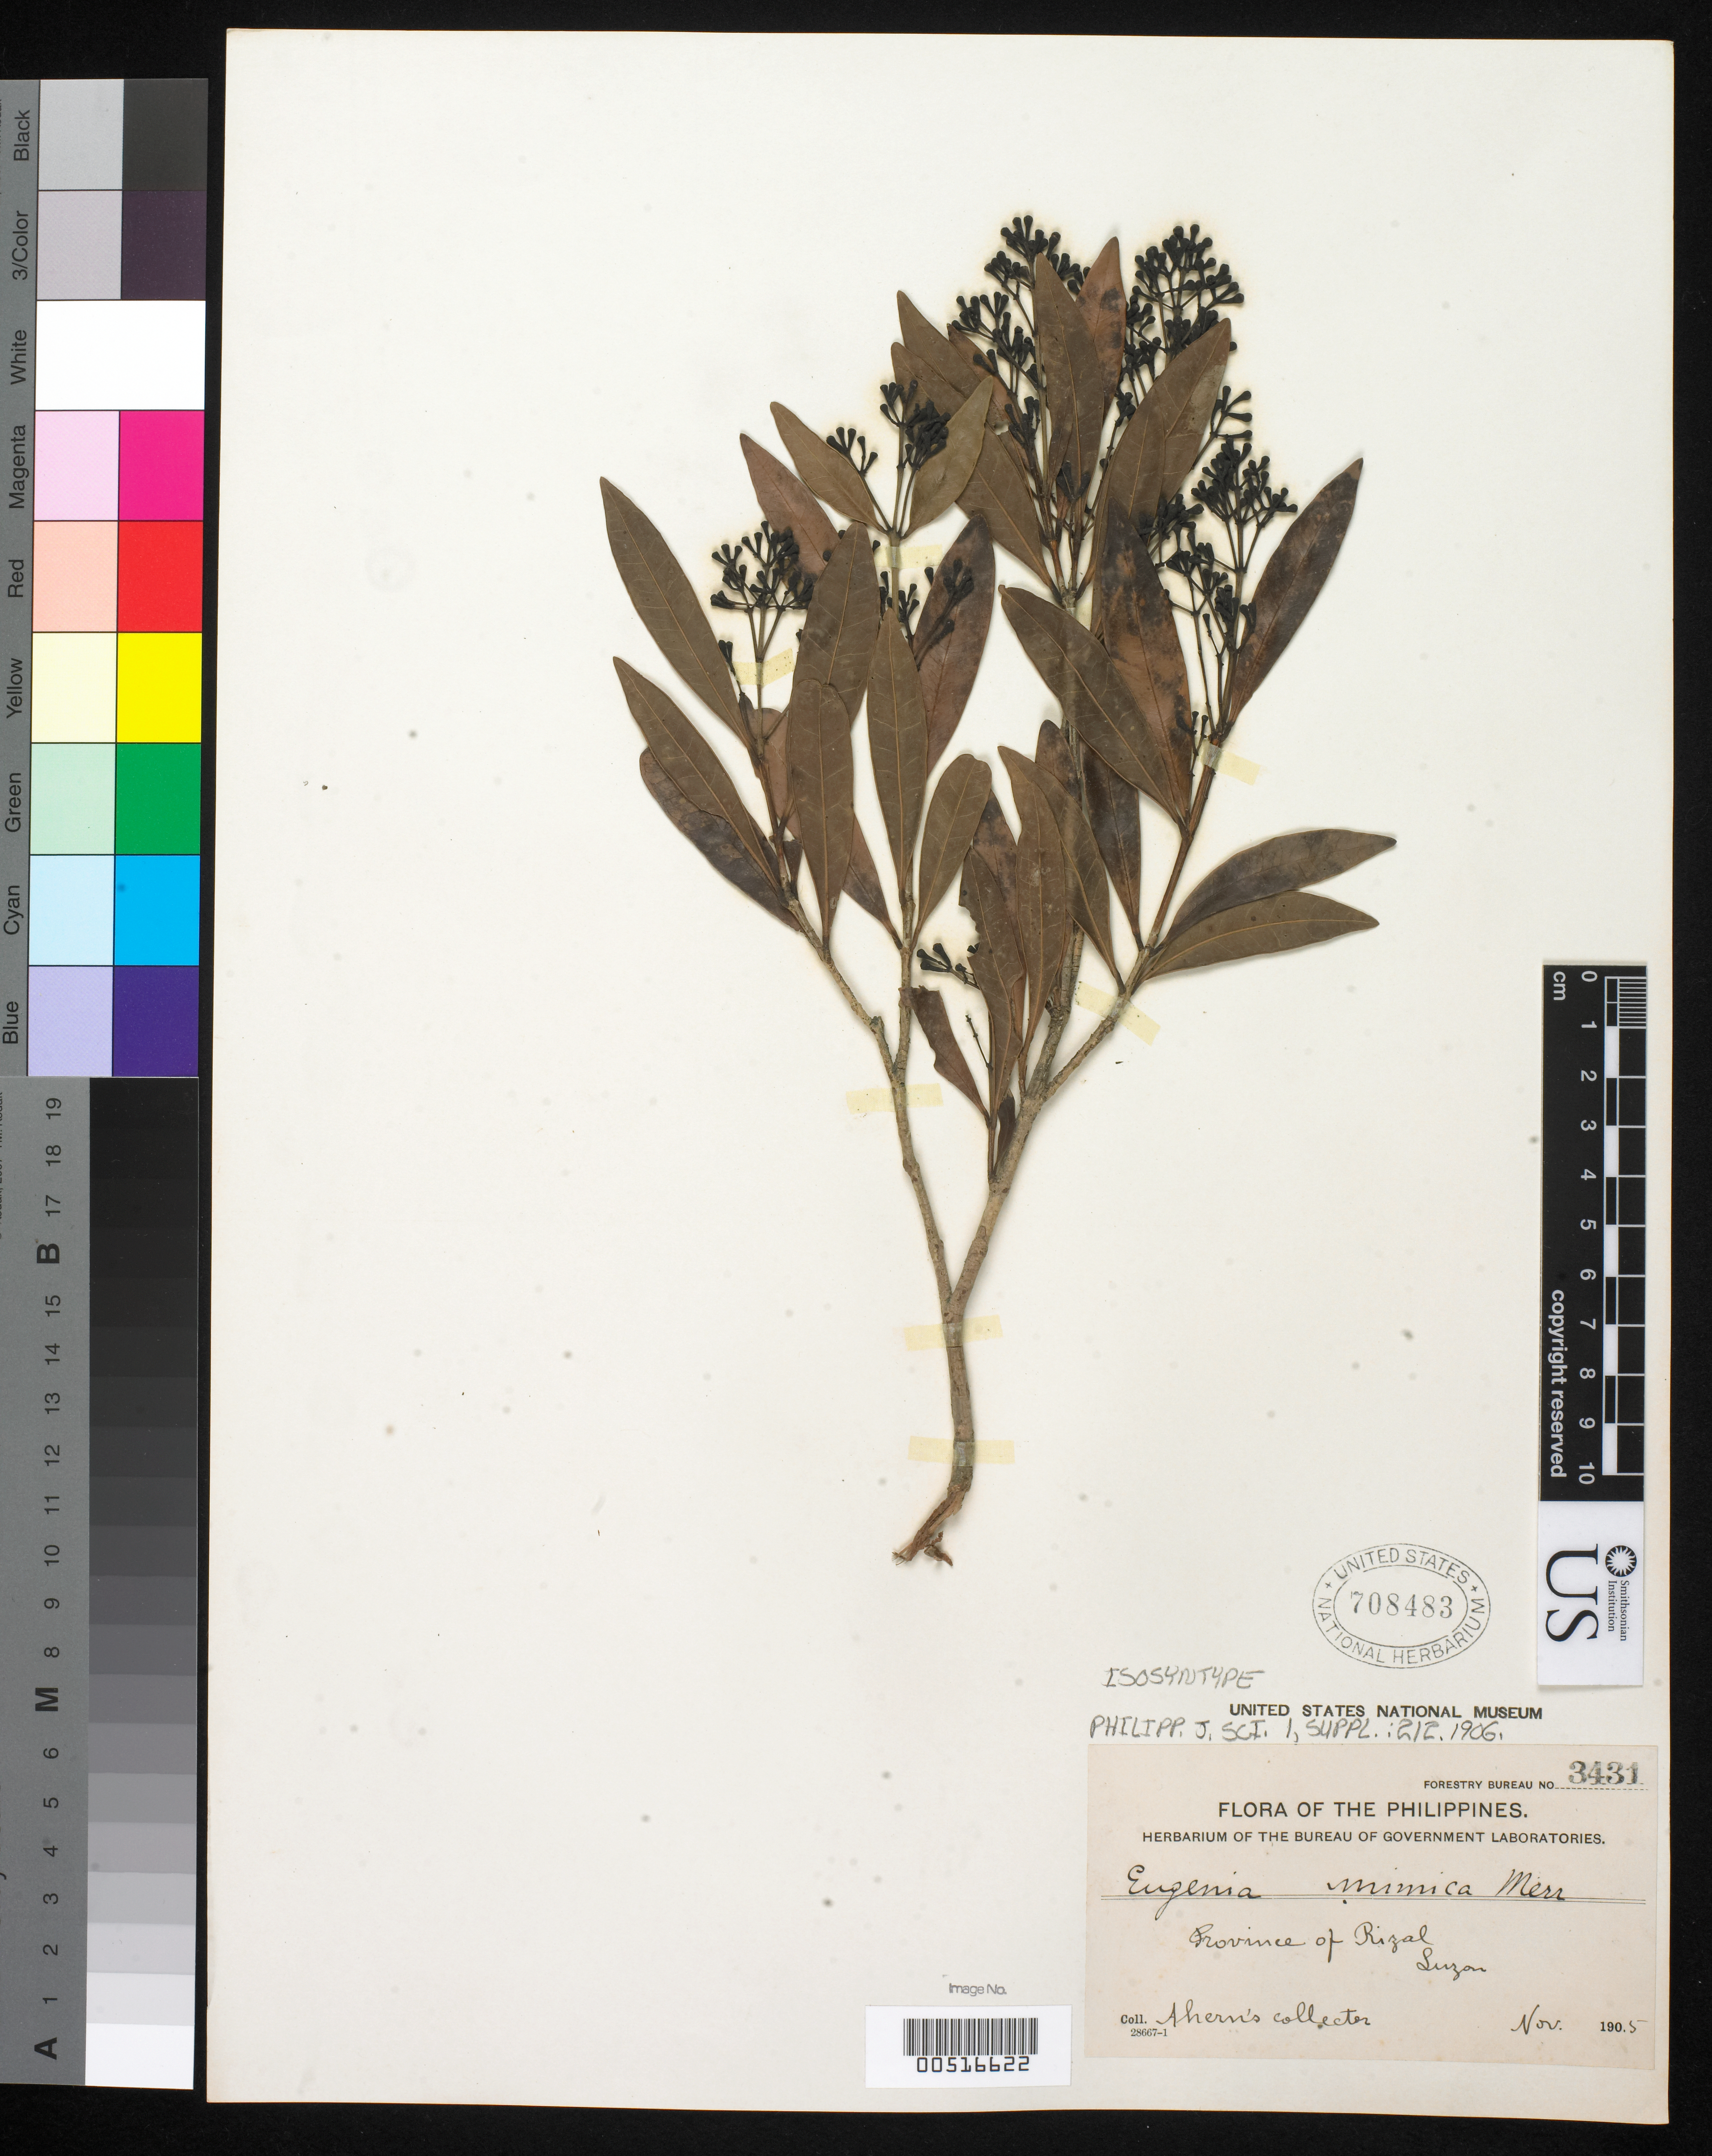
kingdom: Plantae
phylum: Tracheophyta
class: Magnoliopsida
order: Myrtales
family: Myrtaceae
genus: Eugenia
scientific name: Eugenia mimica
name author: Merr.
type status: Isosyntype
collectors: Ahern's collector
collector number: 3431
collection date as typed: Nov 1905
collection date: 1905-11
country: Philippines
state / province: Calabarzon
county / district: Rizal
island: Luzon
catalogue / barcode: US 708483